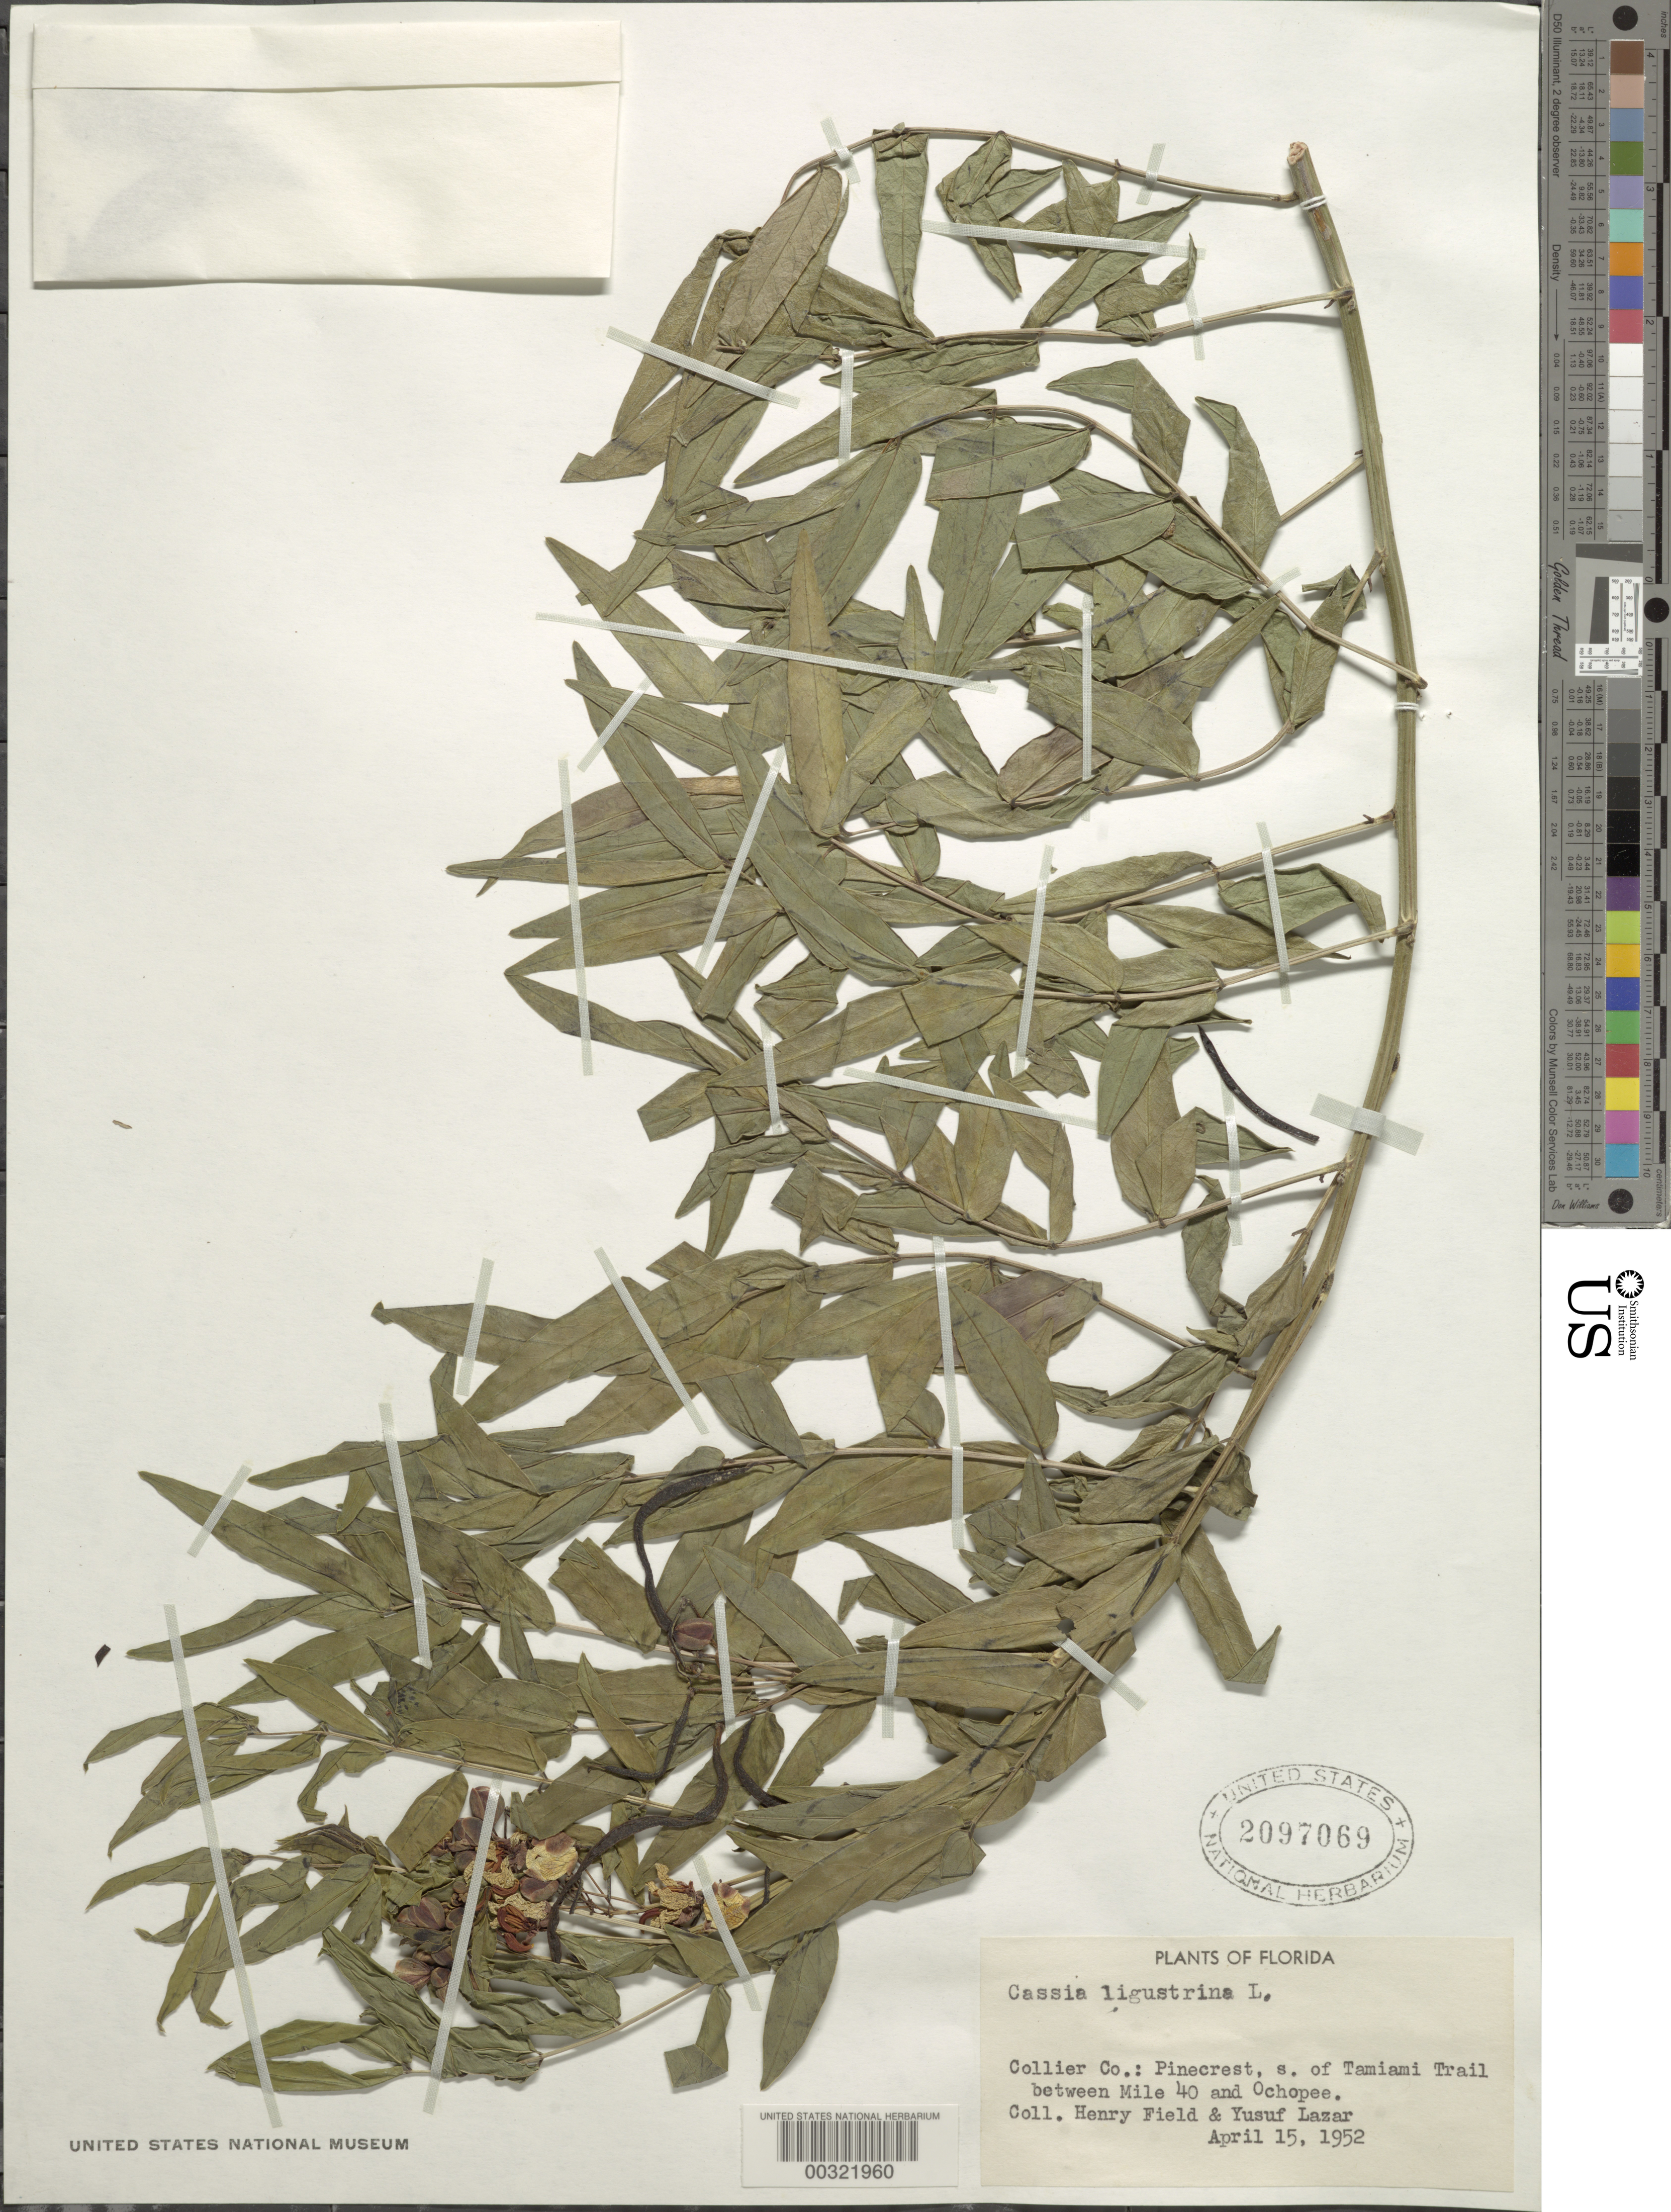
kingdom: Plantae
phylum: Tracheophyta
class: Magnoliopsida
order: Fabales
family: Fabaceae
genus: Senna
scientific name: Senna ligustrina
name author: (L.) H.S. Irwin & Barneby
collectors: H. Field & Y. Lazar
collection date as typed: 15 Apr 1952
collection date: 1952-04-15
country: United States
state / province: Florida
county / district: Collier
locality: Pinecrest, s of tamiami trail between mile 40 and ochopee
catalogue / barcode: US 2097069